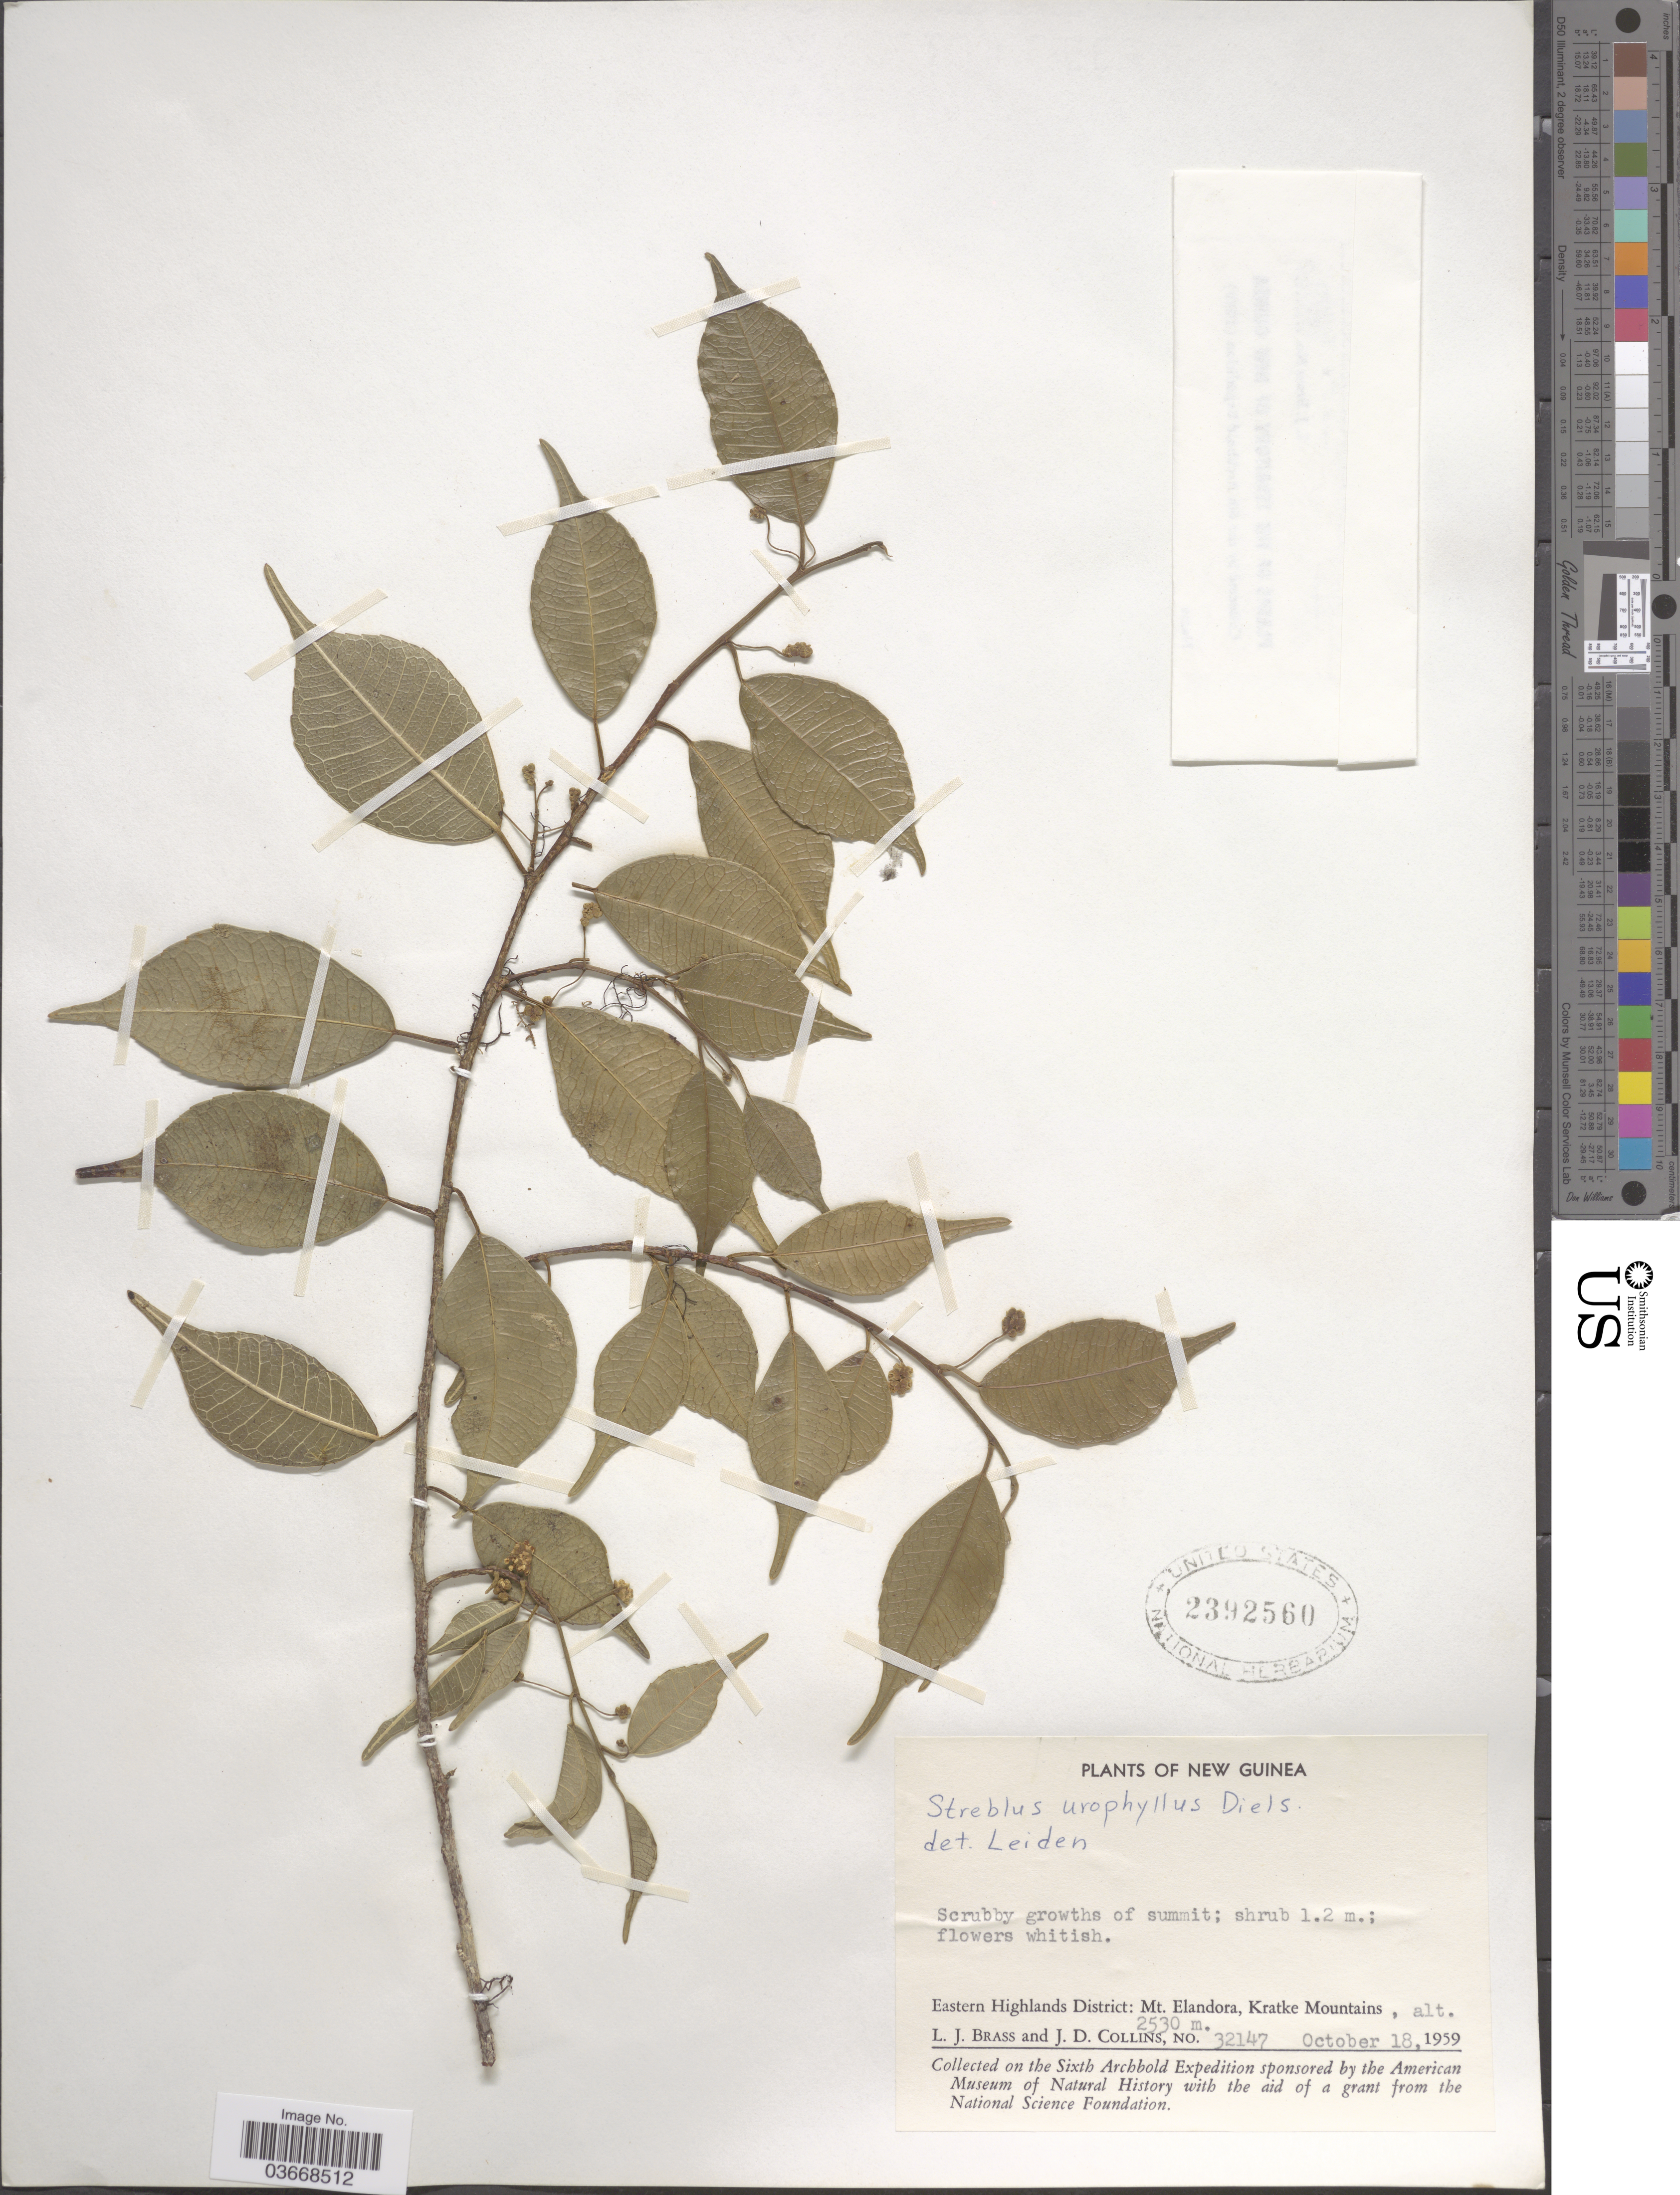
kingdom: Plantae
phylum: Tracheophyta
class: Magnoliopsida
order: Rosales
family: Moraceae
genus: Paratrophis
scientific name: Paratrophis glabra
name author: (Merr.) Steenis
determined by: Wagner, W. L., (BOT), Smithsonian Institution - National Museum of Natural History (UNITED STATES)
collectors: L. J. Brass & J. Collins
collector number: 32147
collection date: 1959-10-18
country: Papua New Guinea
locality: New Guinea. Eastern Highlands District: Mt. Elandora, Kratke Mountains.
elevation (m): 2530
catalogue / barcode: US 2392560